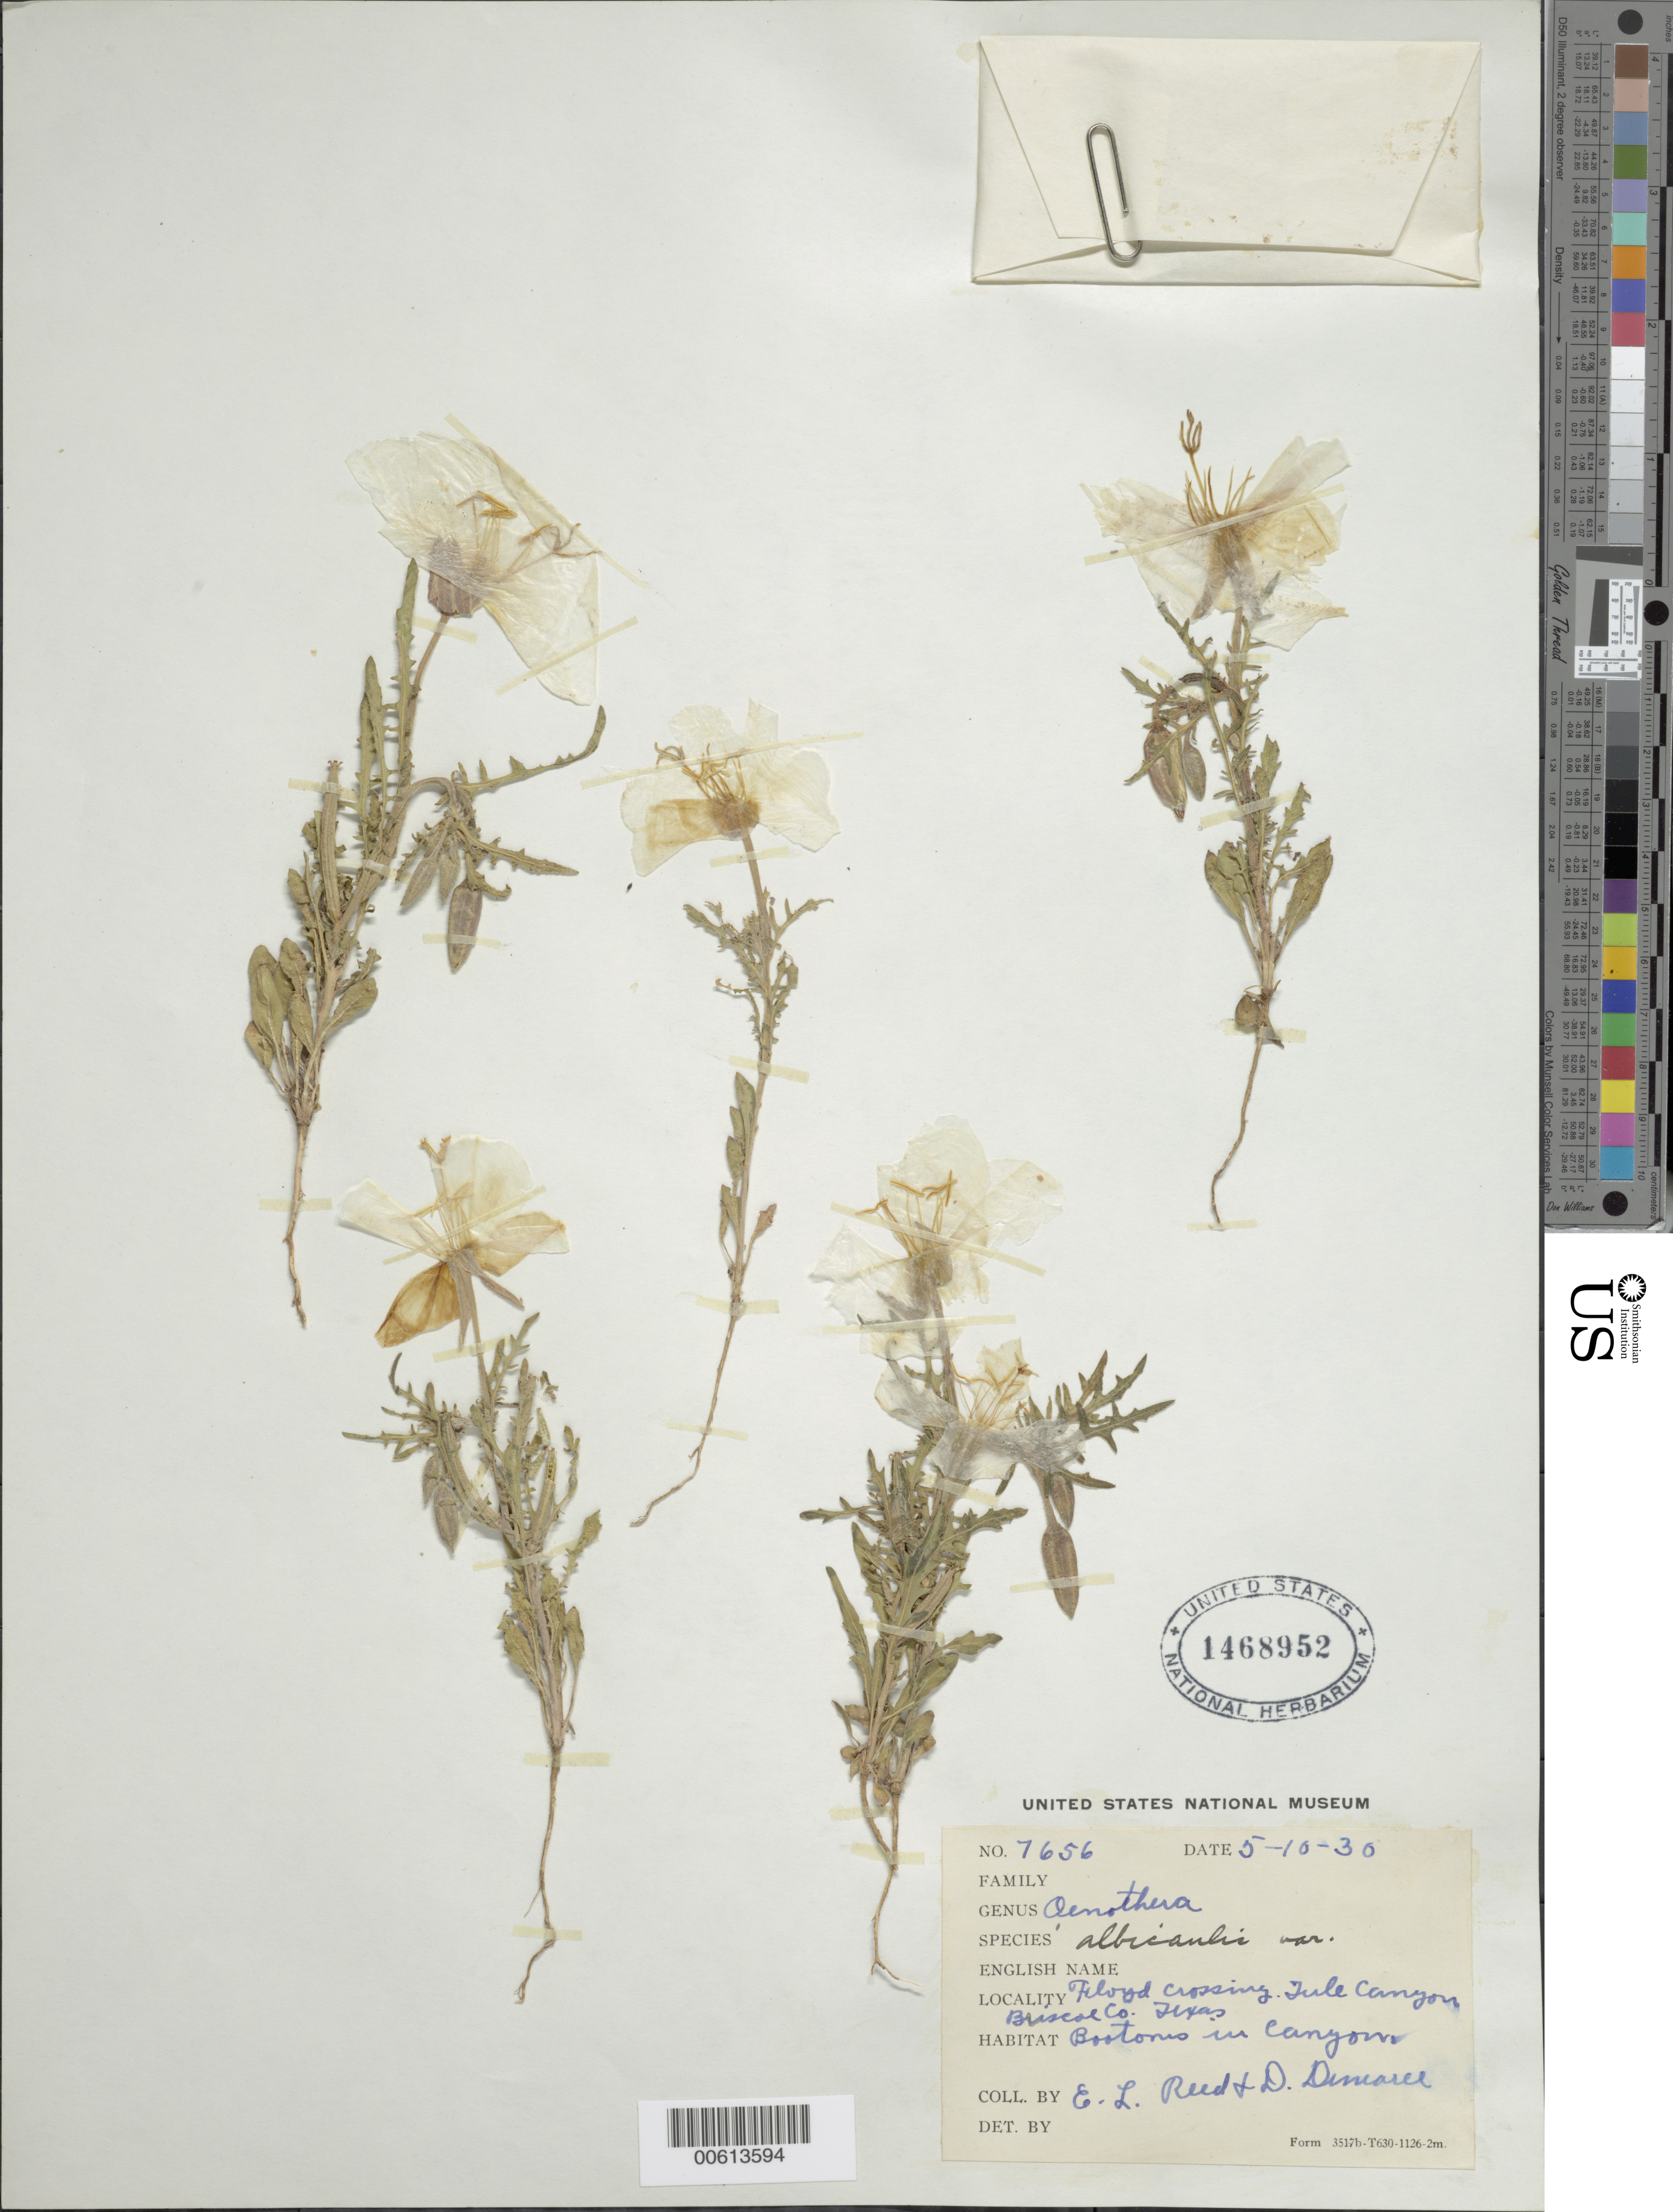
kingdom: Plantae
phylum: Tracheophyta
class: Magnoliopsida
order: Myrtales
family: Onagraceae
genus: Oenothera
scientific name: Oenothera albicaulis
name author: Pursh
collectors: E. Reed & D. Demaree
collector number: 7656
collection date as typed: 10 May 1930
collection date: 1930-05-10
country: United States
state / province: Texas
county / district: Briscoe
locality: Floyd Crossing, Tule Canyon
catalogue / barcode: US 1468952